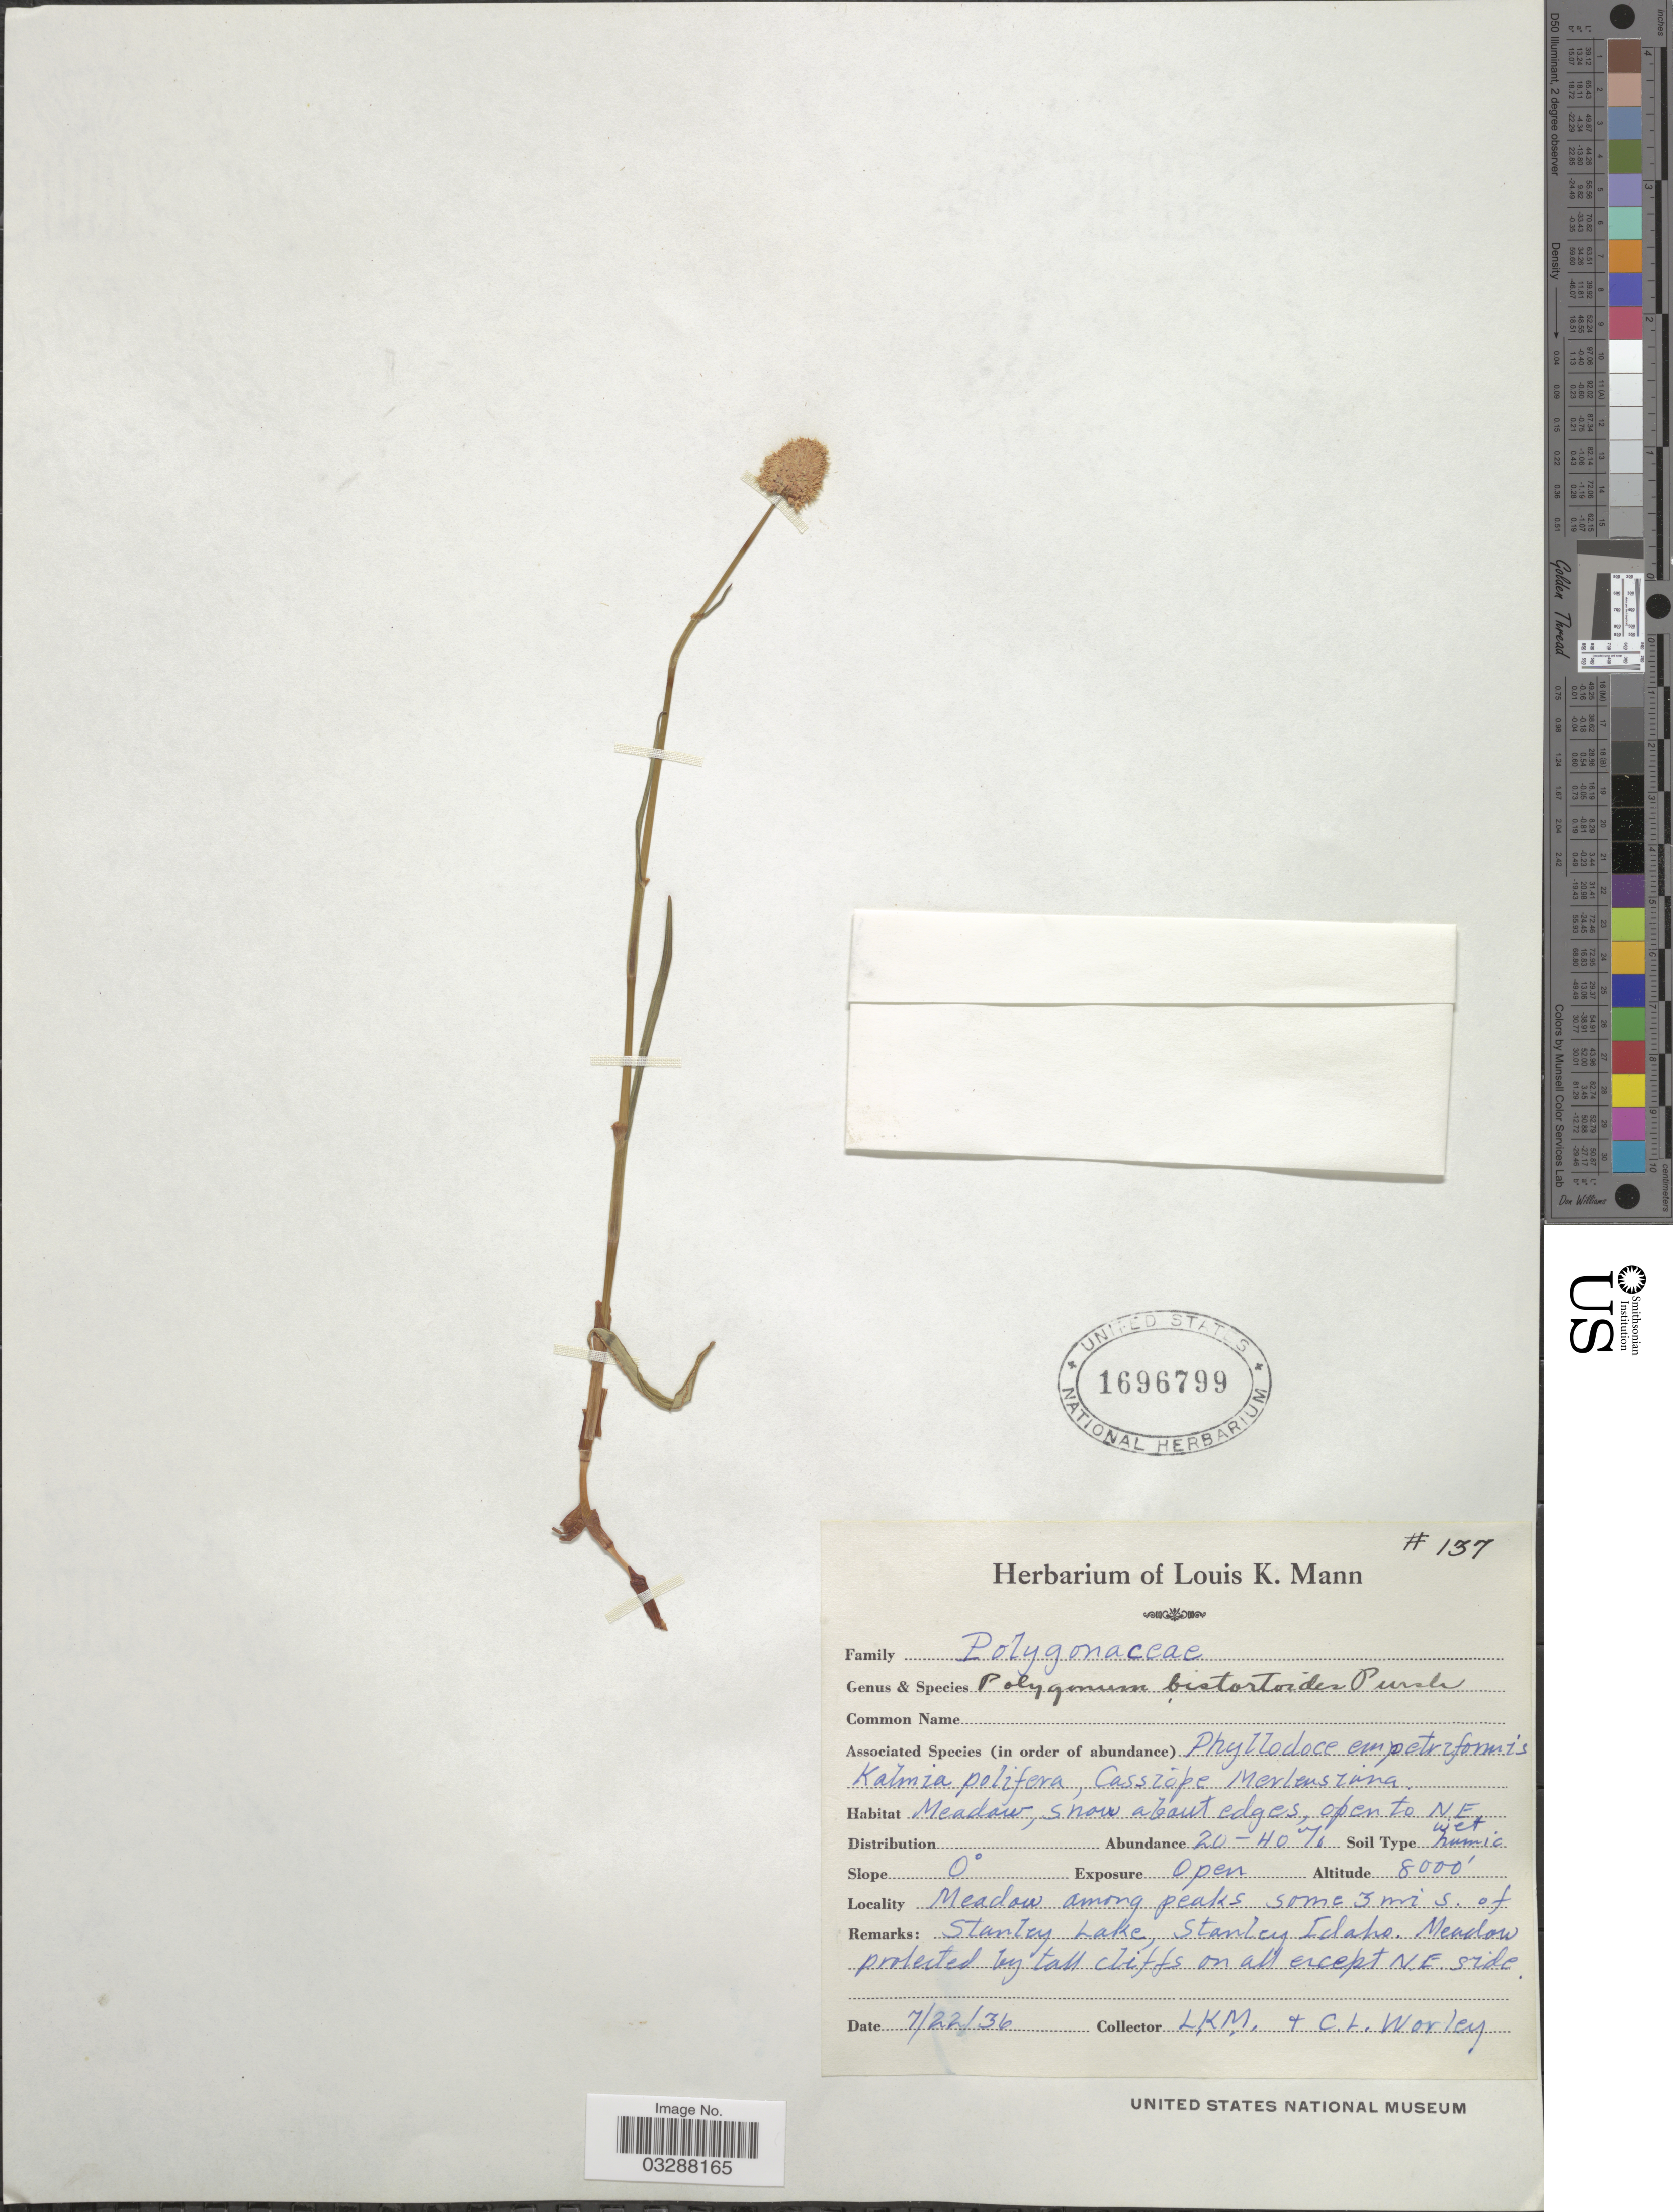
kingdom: Plantae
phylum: Tracheophyta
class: Magnoliopsida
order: Caryophyllales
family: Polygonaceae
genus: Bistorta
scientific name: Bistorta bistortoides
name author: (Pursh) Small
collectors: L. K. Mann & C. Worley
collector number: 137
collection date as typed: Transcribed d/m/y: 22/7/36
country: United States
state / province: Idaho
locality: Meadow among peaks some 3 mi S. of Stanley Lake, Stanley Idaho.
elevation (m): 2438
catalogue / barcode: US 1696799